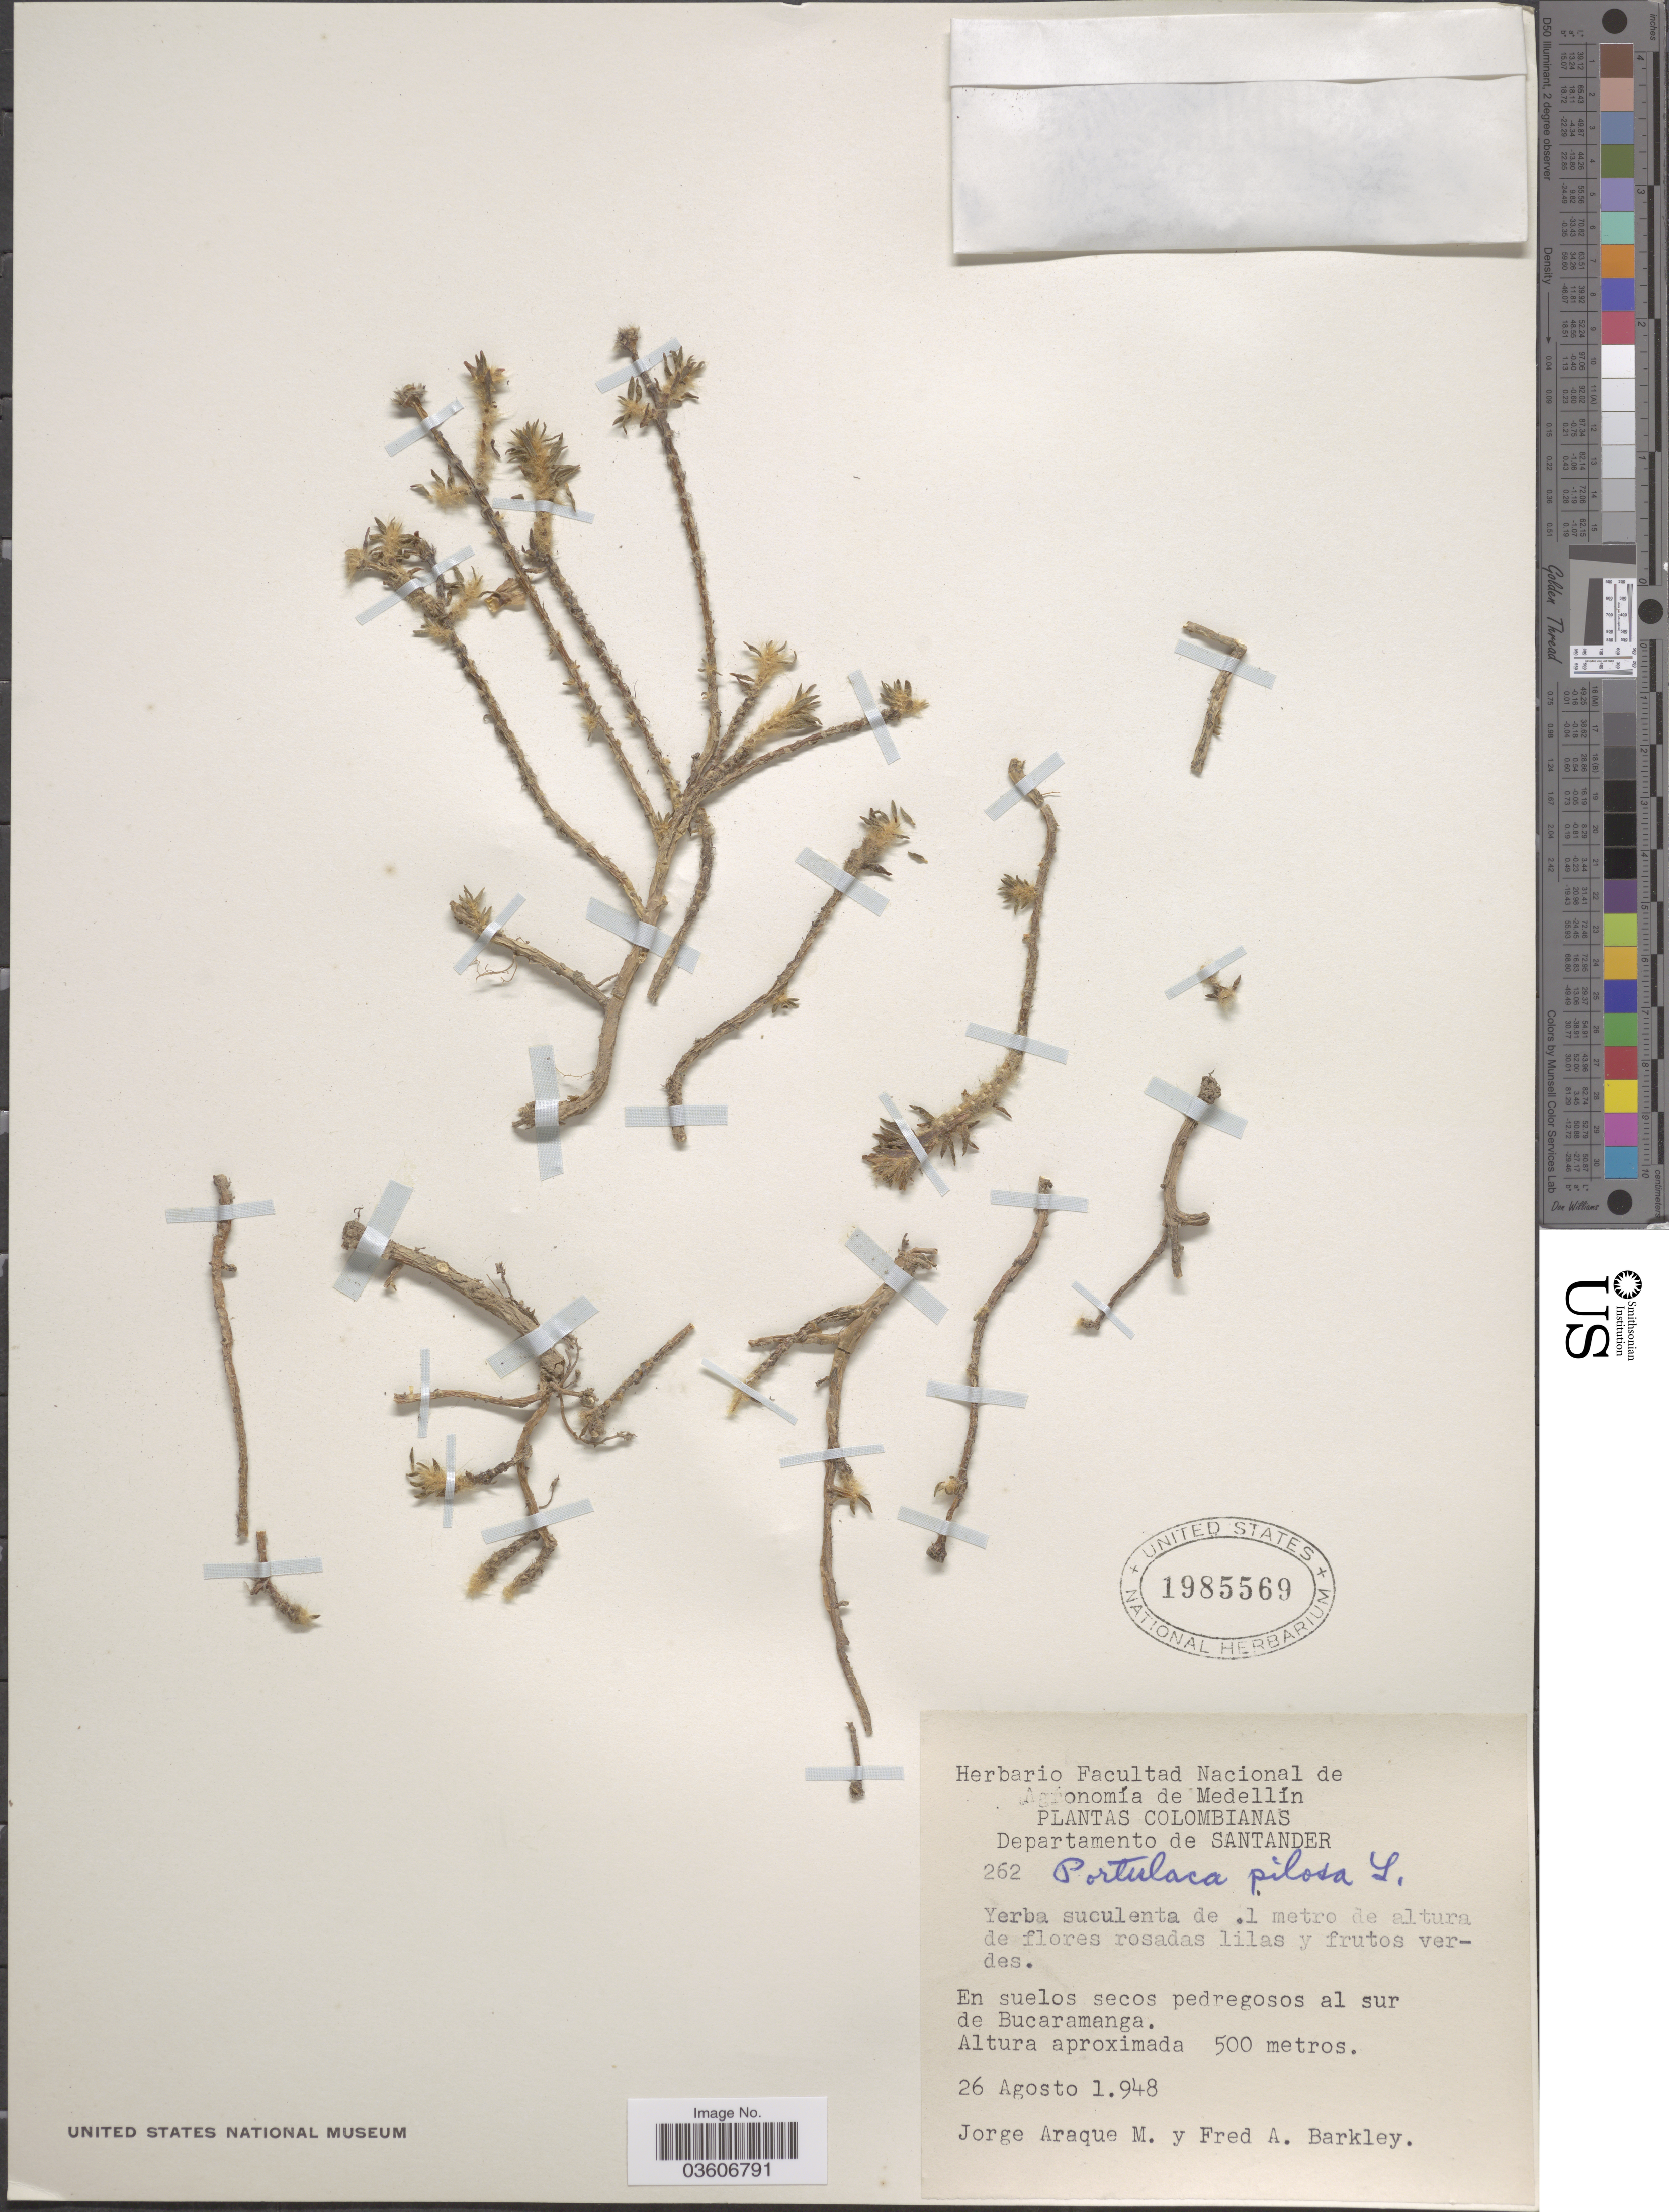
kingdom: Plantae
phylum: Tracheophyta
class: Magnoliopsida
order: Caryophyllales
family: Portulacaceae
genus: Portulaca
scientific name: Portulaca pilosa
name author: L.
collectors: J. Araque Molina & F. A. Barkley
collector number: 262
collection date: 1948-08-26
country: Colombia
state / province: Santander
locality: Departamento de Santander. En suelos secos pedregosos al sur de Bucaramanga.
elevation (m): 500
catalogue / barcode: US 1985569